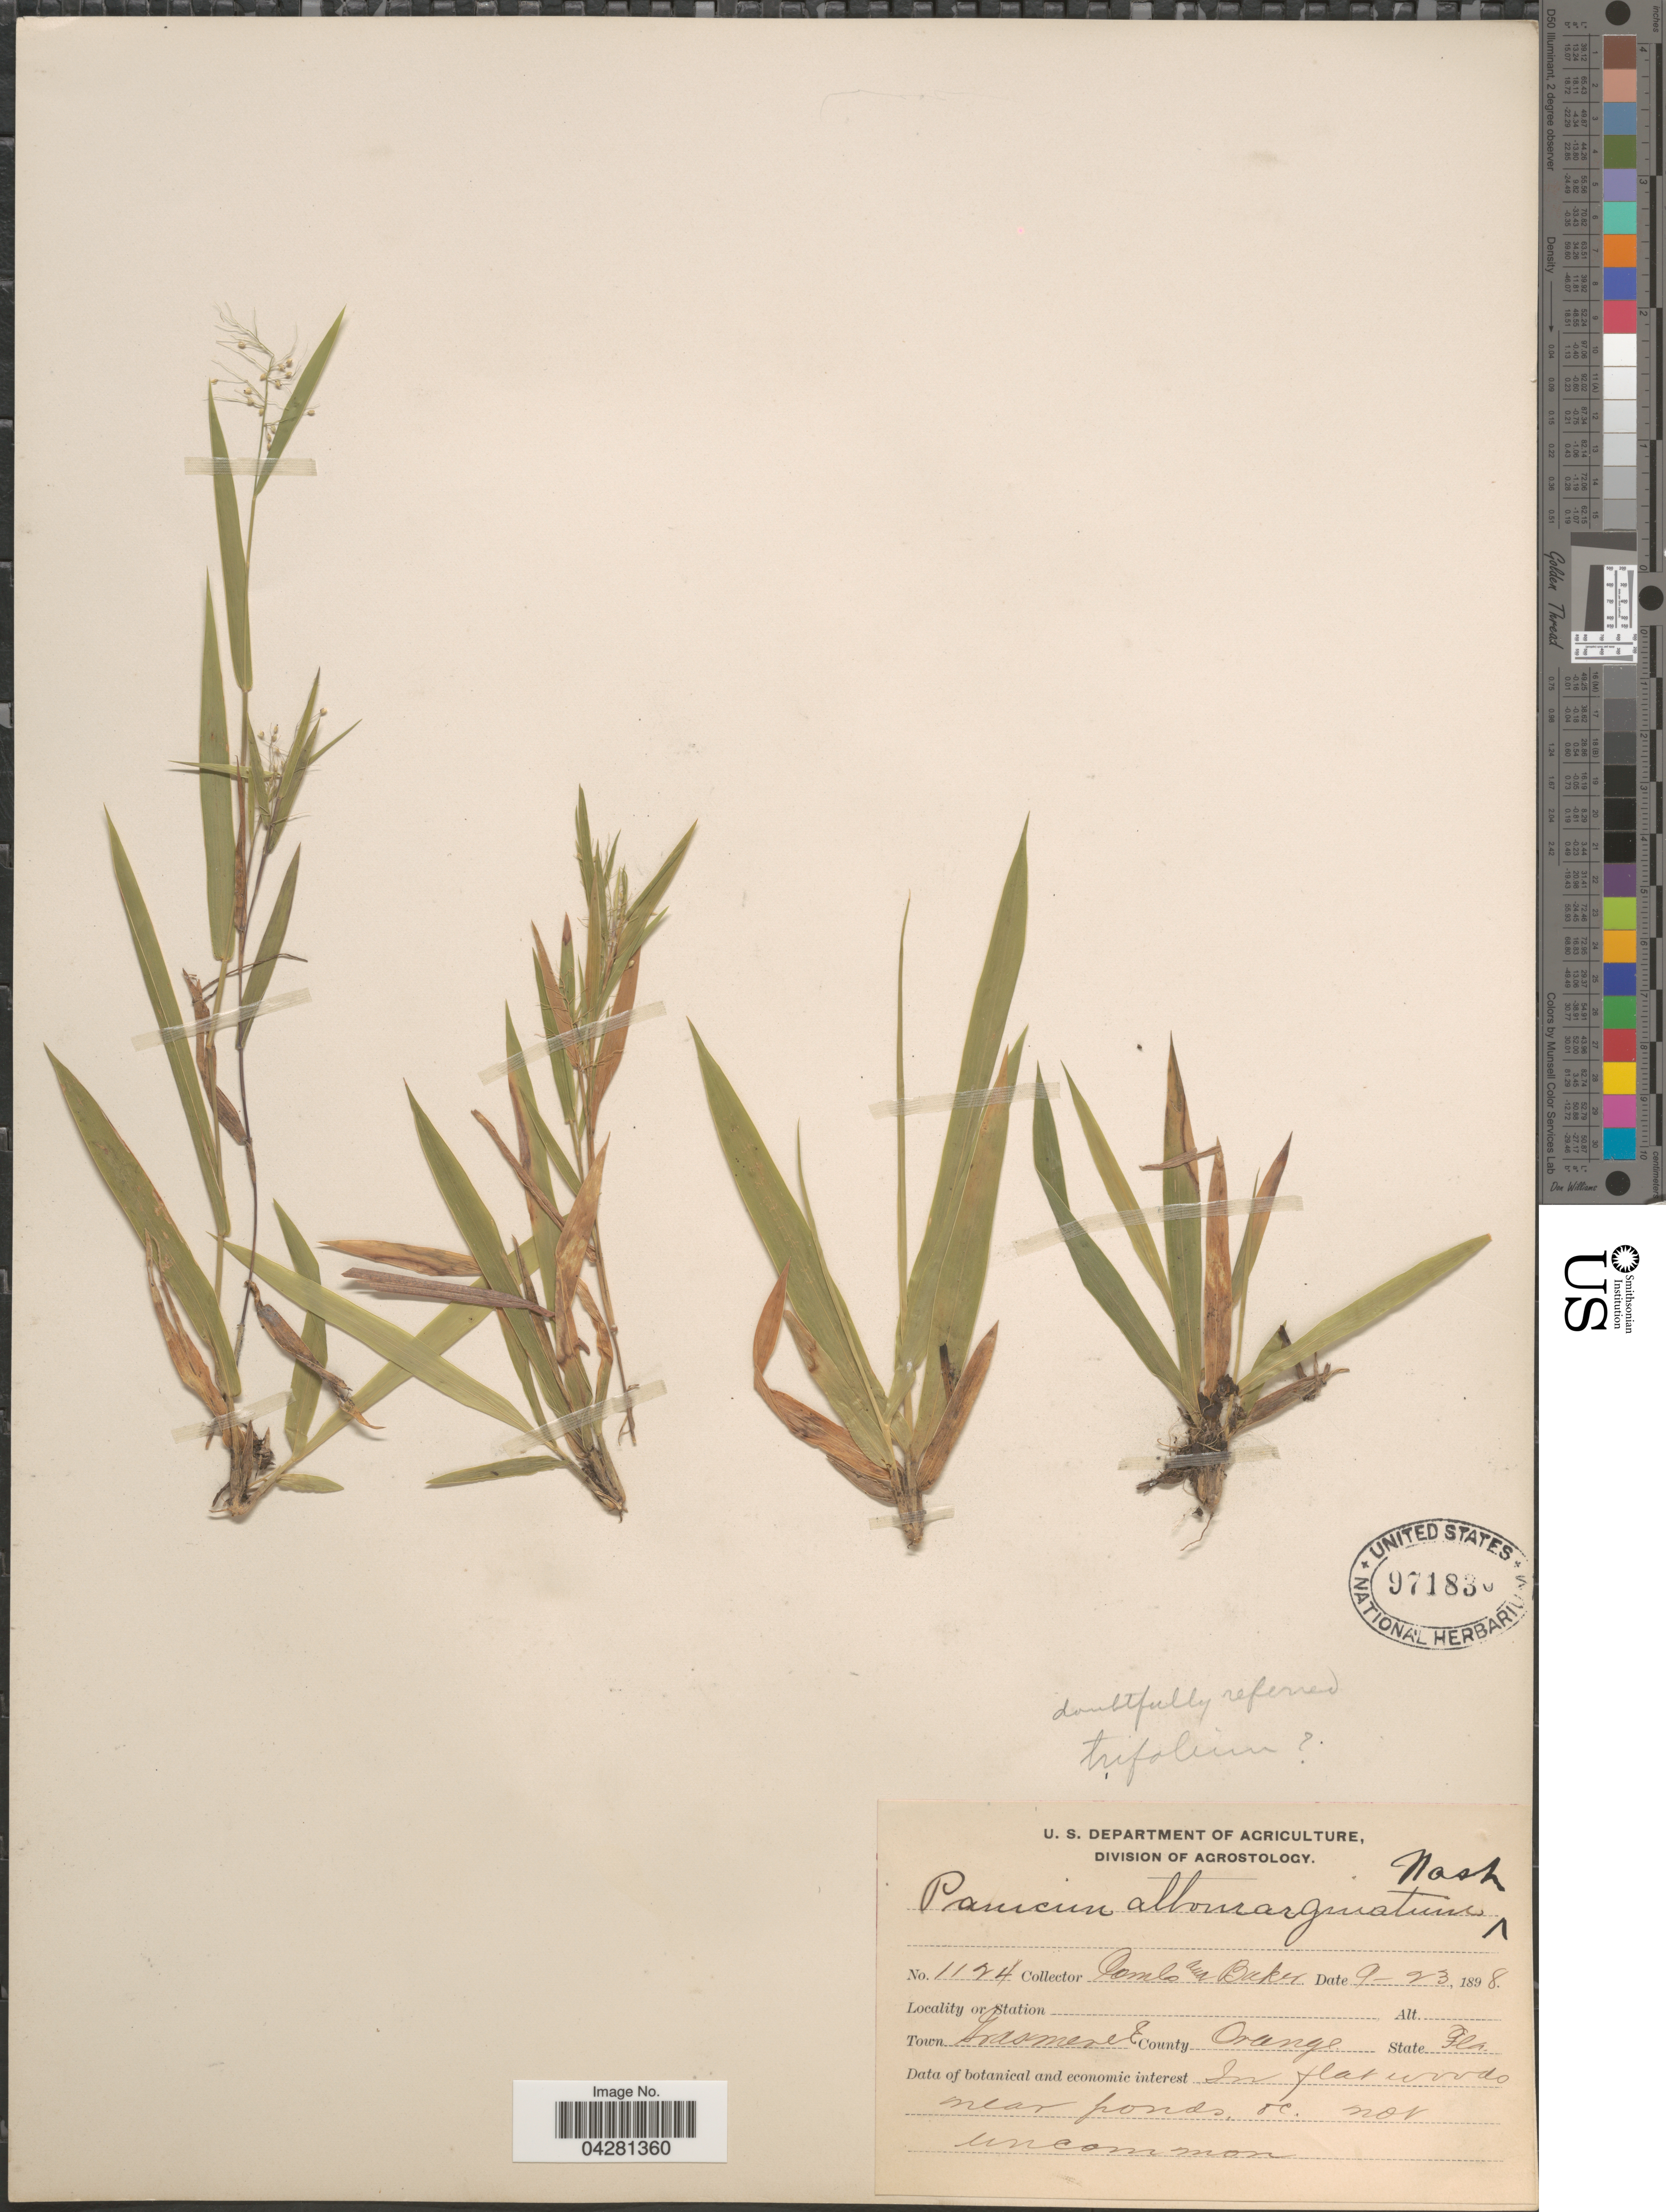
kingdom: Plantae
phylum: Tracheophyta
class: Liliopsida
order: Poales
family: Poaceae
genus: Dichanthelium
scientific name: Dichanthelium dichotomum var. unciphyllum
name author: (Trin.) Davidse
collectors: -. Combs & -- Baker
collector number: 1124*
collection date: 1898-09-23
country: United States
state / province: Florida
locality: Town Grasmere E. County Orange.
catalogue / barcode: US 971830